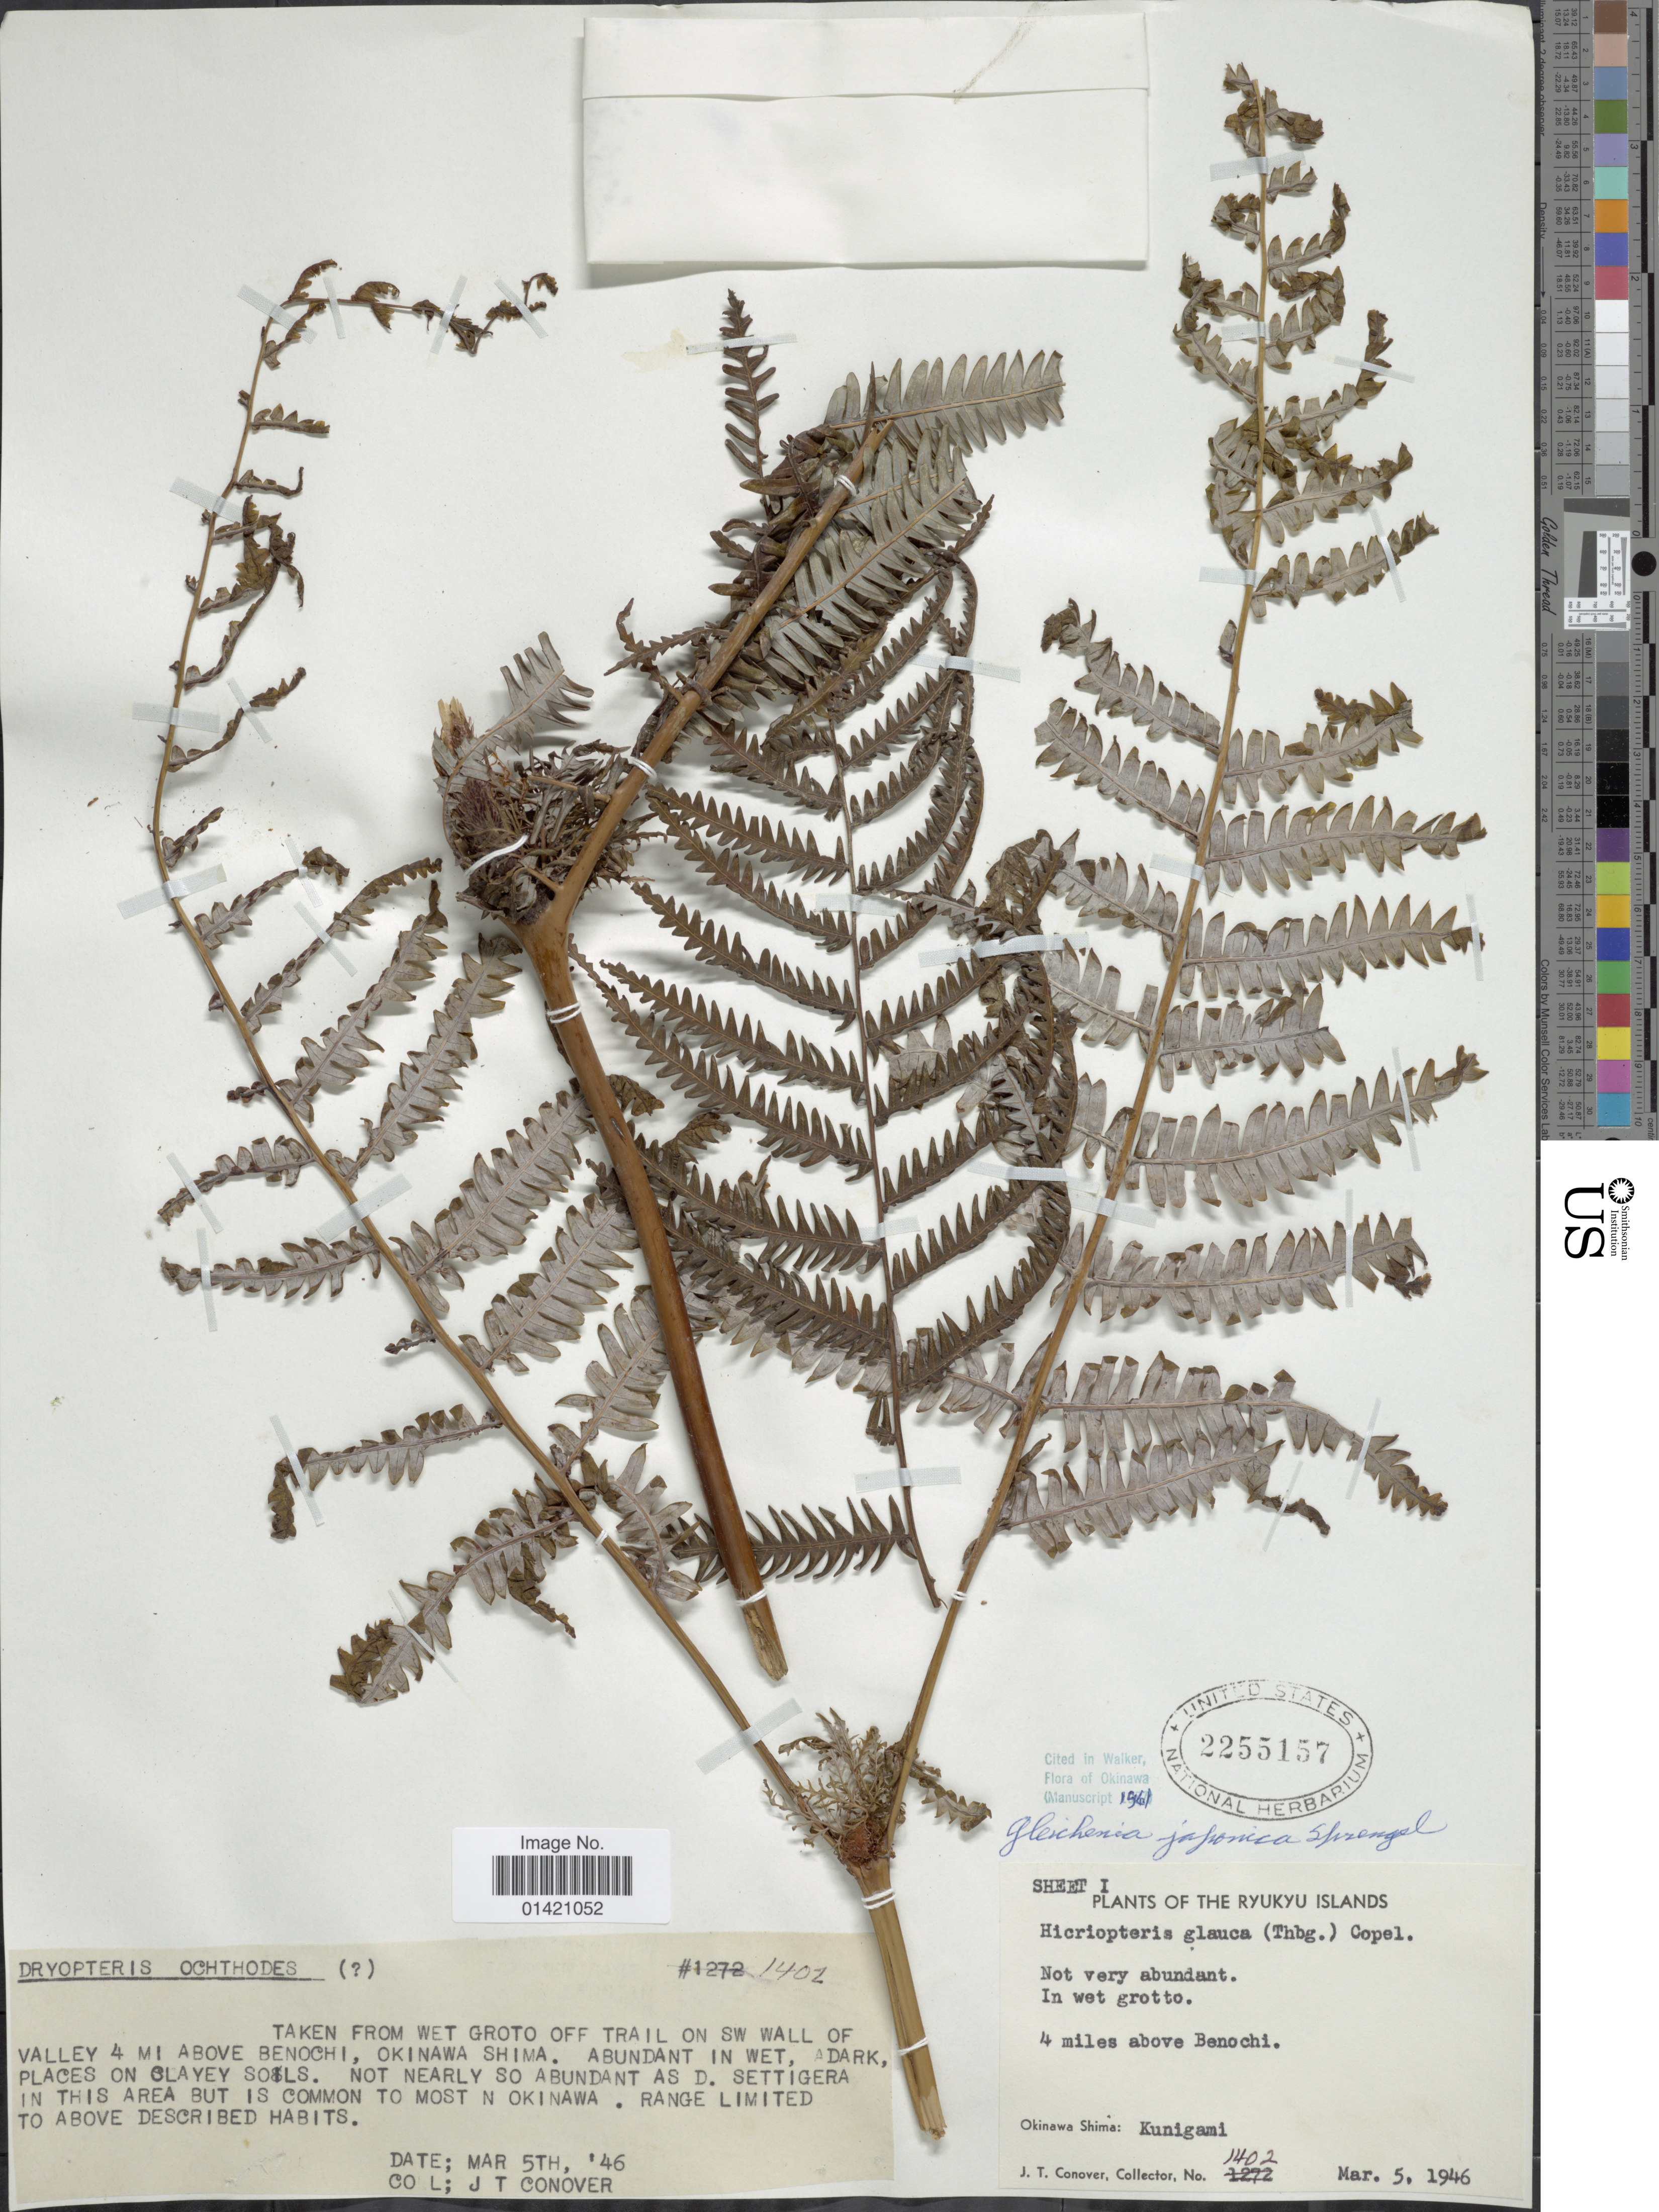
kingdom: Plantae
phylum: Tracheophyta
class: Polypodiopsida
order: Gleicheniales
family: Gleicheniaceae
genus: Diplopterygium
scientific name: Diplopterygium glaucum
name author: (Thunb. ex Houtt.) Nakai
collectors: J. T. Conover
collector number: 1402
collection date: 1946-03-05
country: Japan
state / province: Okinawa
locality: Ryukyu Islands. 4 miles above Benochi. Okinawa Shima: Kunigami. Taken from Wet Groto off trail on SW wall of valley 4 mi above Benochi.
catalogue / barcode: US 2255157